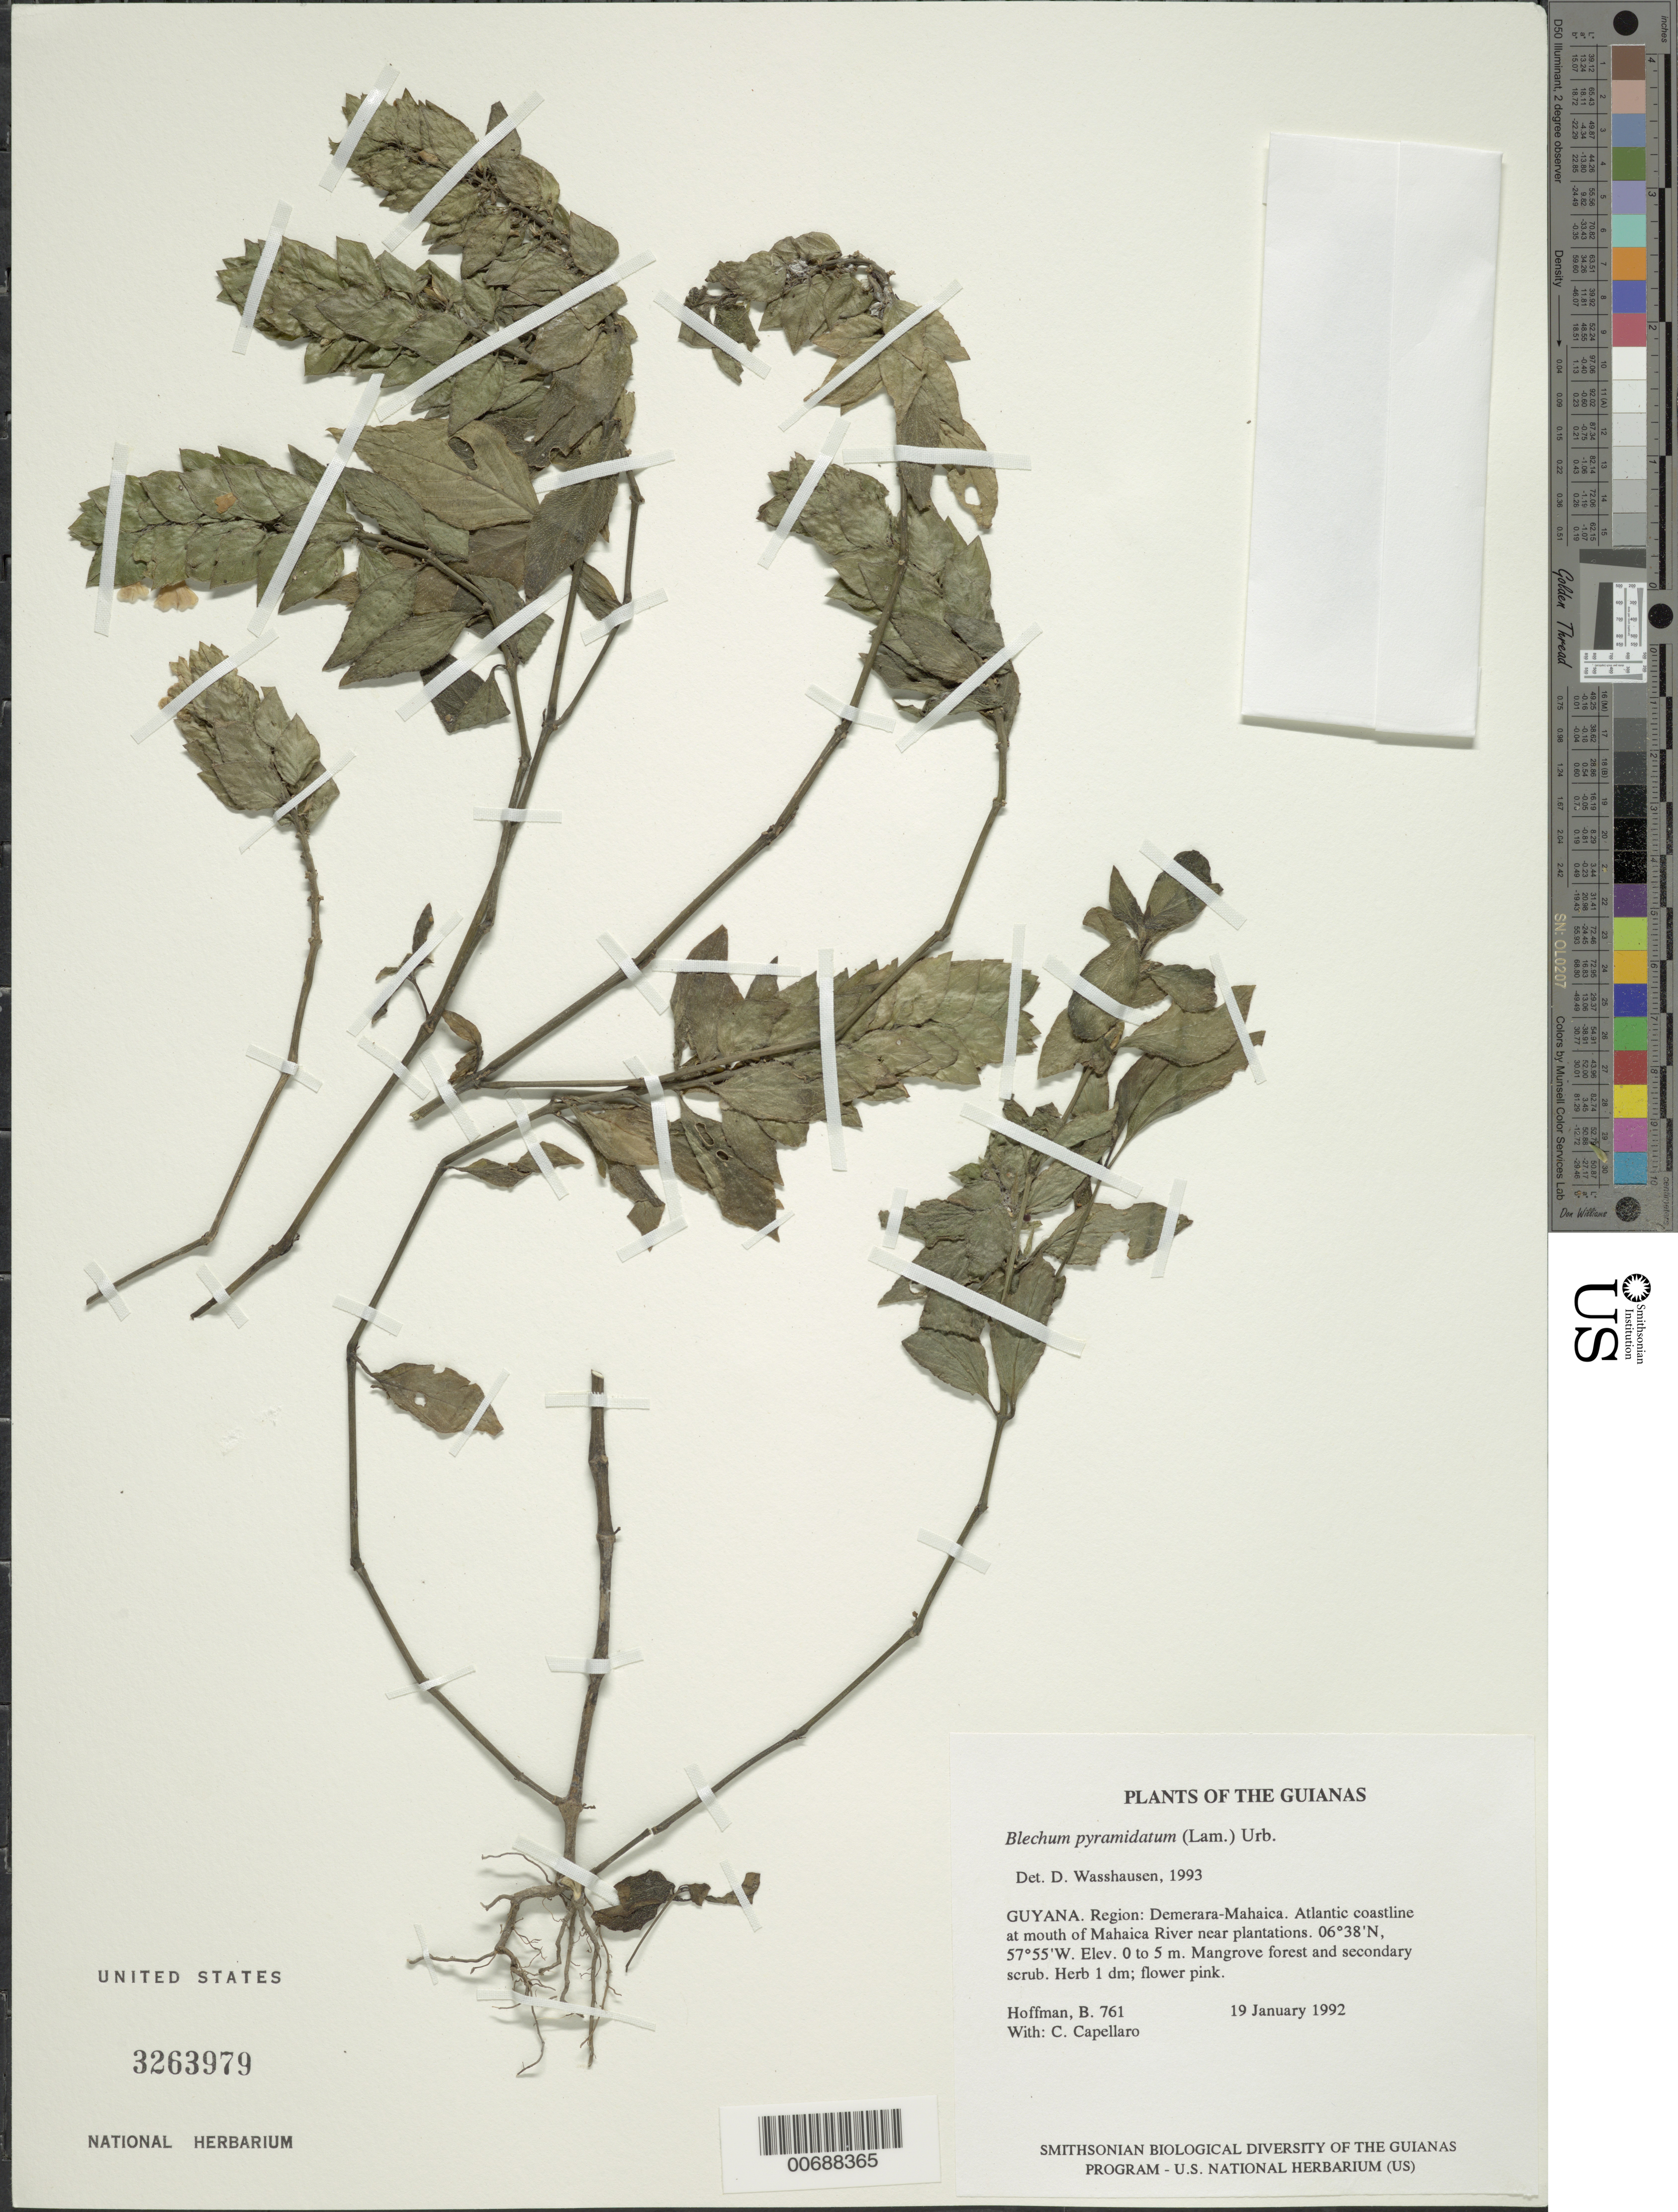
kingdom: Plantae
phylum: Tracheophyta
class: Magnoliopsida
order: Lamiales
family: Acanthaceae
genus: Blechum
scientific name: Blechum pyramidatum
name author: (Lam.) Urb.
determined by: Wasshausen, Dieter C., (BOT), Smithsonian Institution - National Museum of Natural History (UNITED STATES)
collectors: B. Hoffman & C. Capellaro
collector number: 761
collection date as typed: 19 January 1992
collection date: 1992-01-19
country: Guyana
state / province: Demerara-Mahaica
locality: Atlantic coastline at mouth of Mahaica River near plantations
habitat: Mangrove forest and secondary scrub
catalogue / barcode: US 3263979